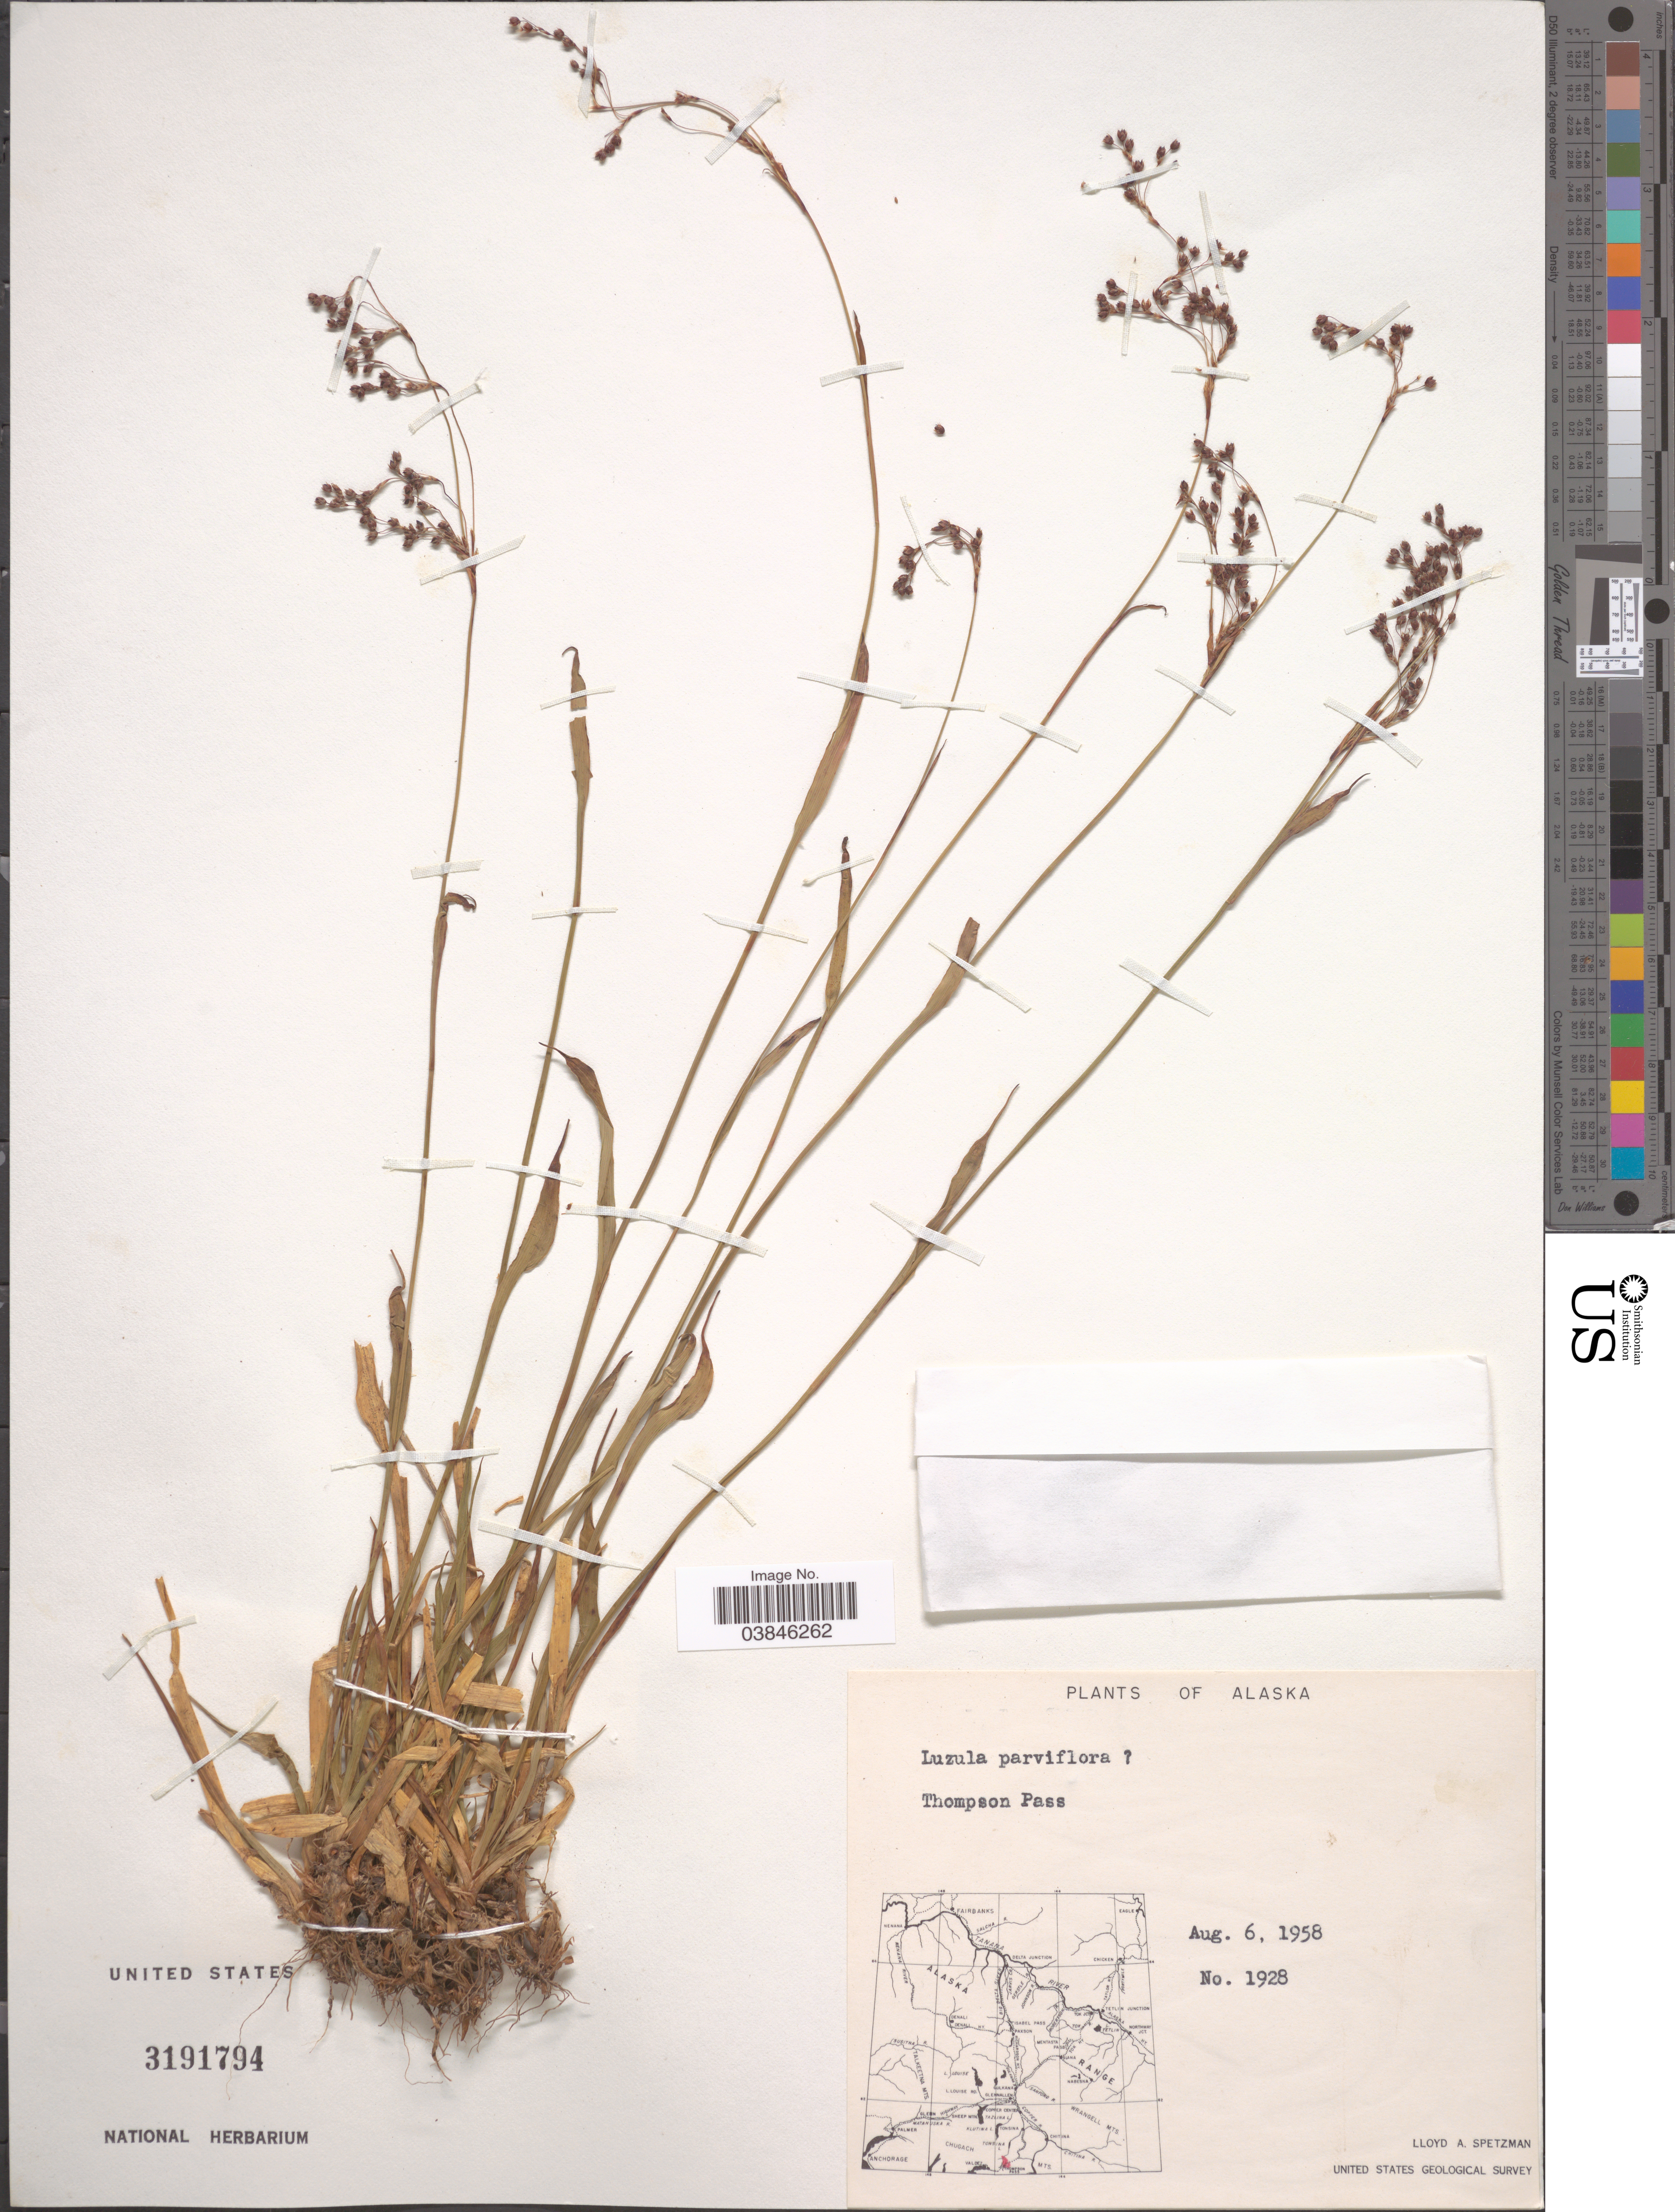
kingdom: Plantae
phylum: Tracheophyta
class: Liliopsida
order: Poales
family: Juncaceae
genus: Luzula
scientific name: Luzula parviflora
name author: (Ehrh.) Desv.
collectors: L. Spetzman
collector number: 1928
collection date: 1958-08-06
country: United States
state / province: Alaska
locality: Thompson Pass.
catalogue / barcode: US 3191794